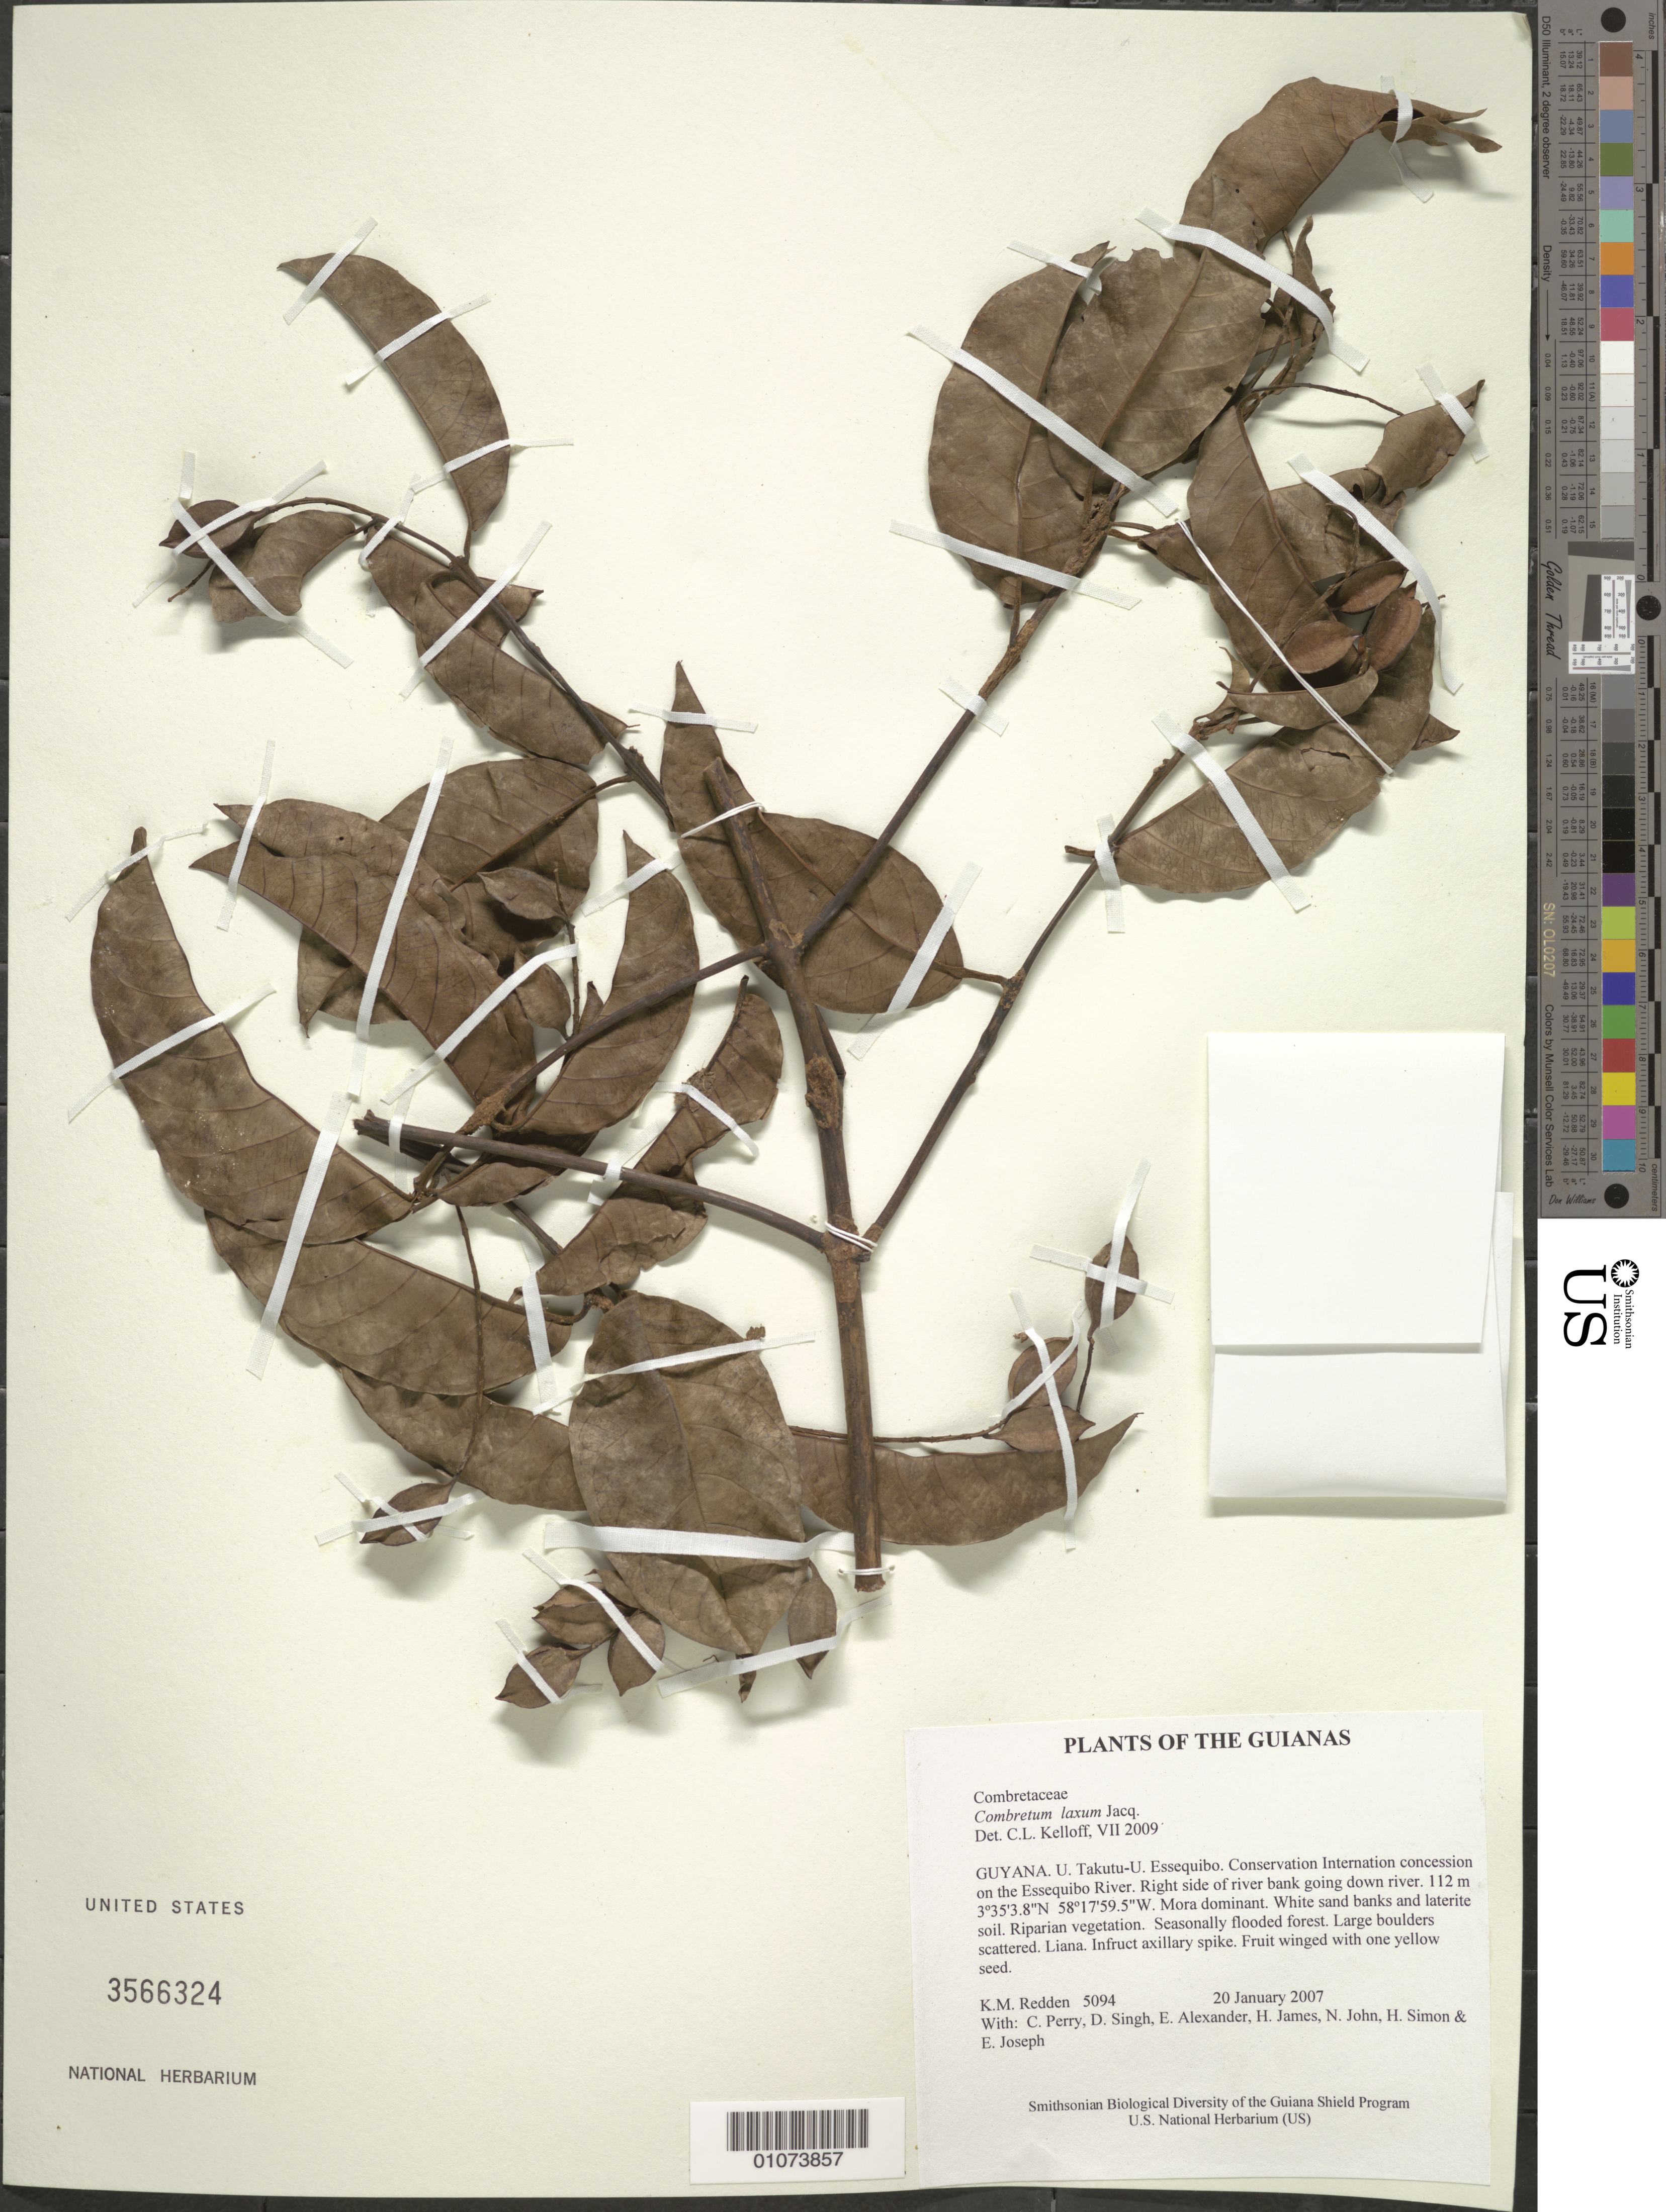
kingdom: Plantae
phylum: Tracheophyta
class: Magnoliopsida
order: Myrtales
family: Combretaceae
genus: Combretum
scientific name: Combretum laxum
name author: Jacq.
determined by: Kelloff, Carol L., (US), Smithsonian Institution - National Museum of Natural History (UNITED STATES)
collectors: K. M. Redden, C. Perry, D. Singh, E. Alexander, H. James, N. John, H. Simon & E. Joseph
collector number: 5094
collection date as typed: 20 January 2007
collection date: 2007-01-20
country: Guyana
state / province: U. Takutu-U. Essequibo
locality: Conservation International concession on the Essequibo River. Right side of river bank going down river.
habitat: Mora dominant. White sand banks and laterite soil. Riparian vegetation. Seasonally flooded forest. Large boulders scattered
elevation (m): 112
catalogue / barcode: US 3566324